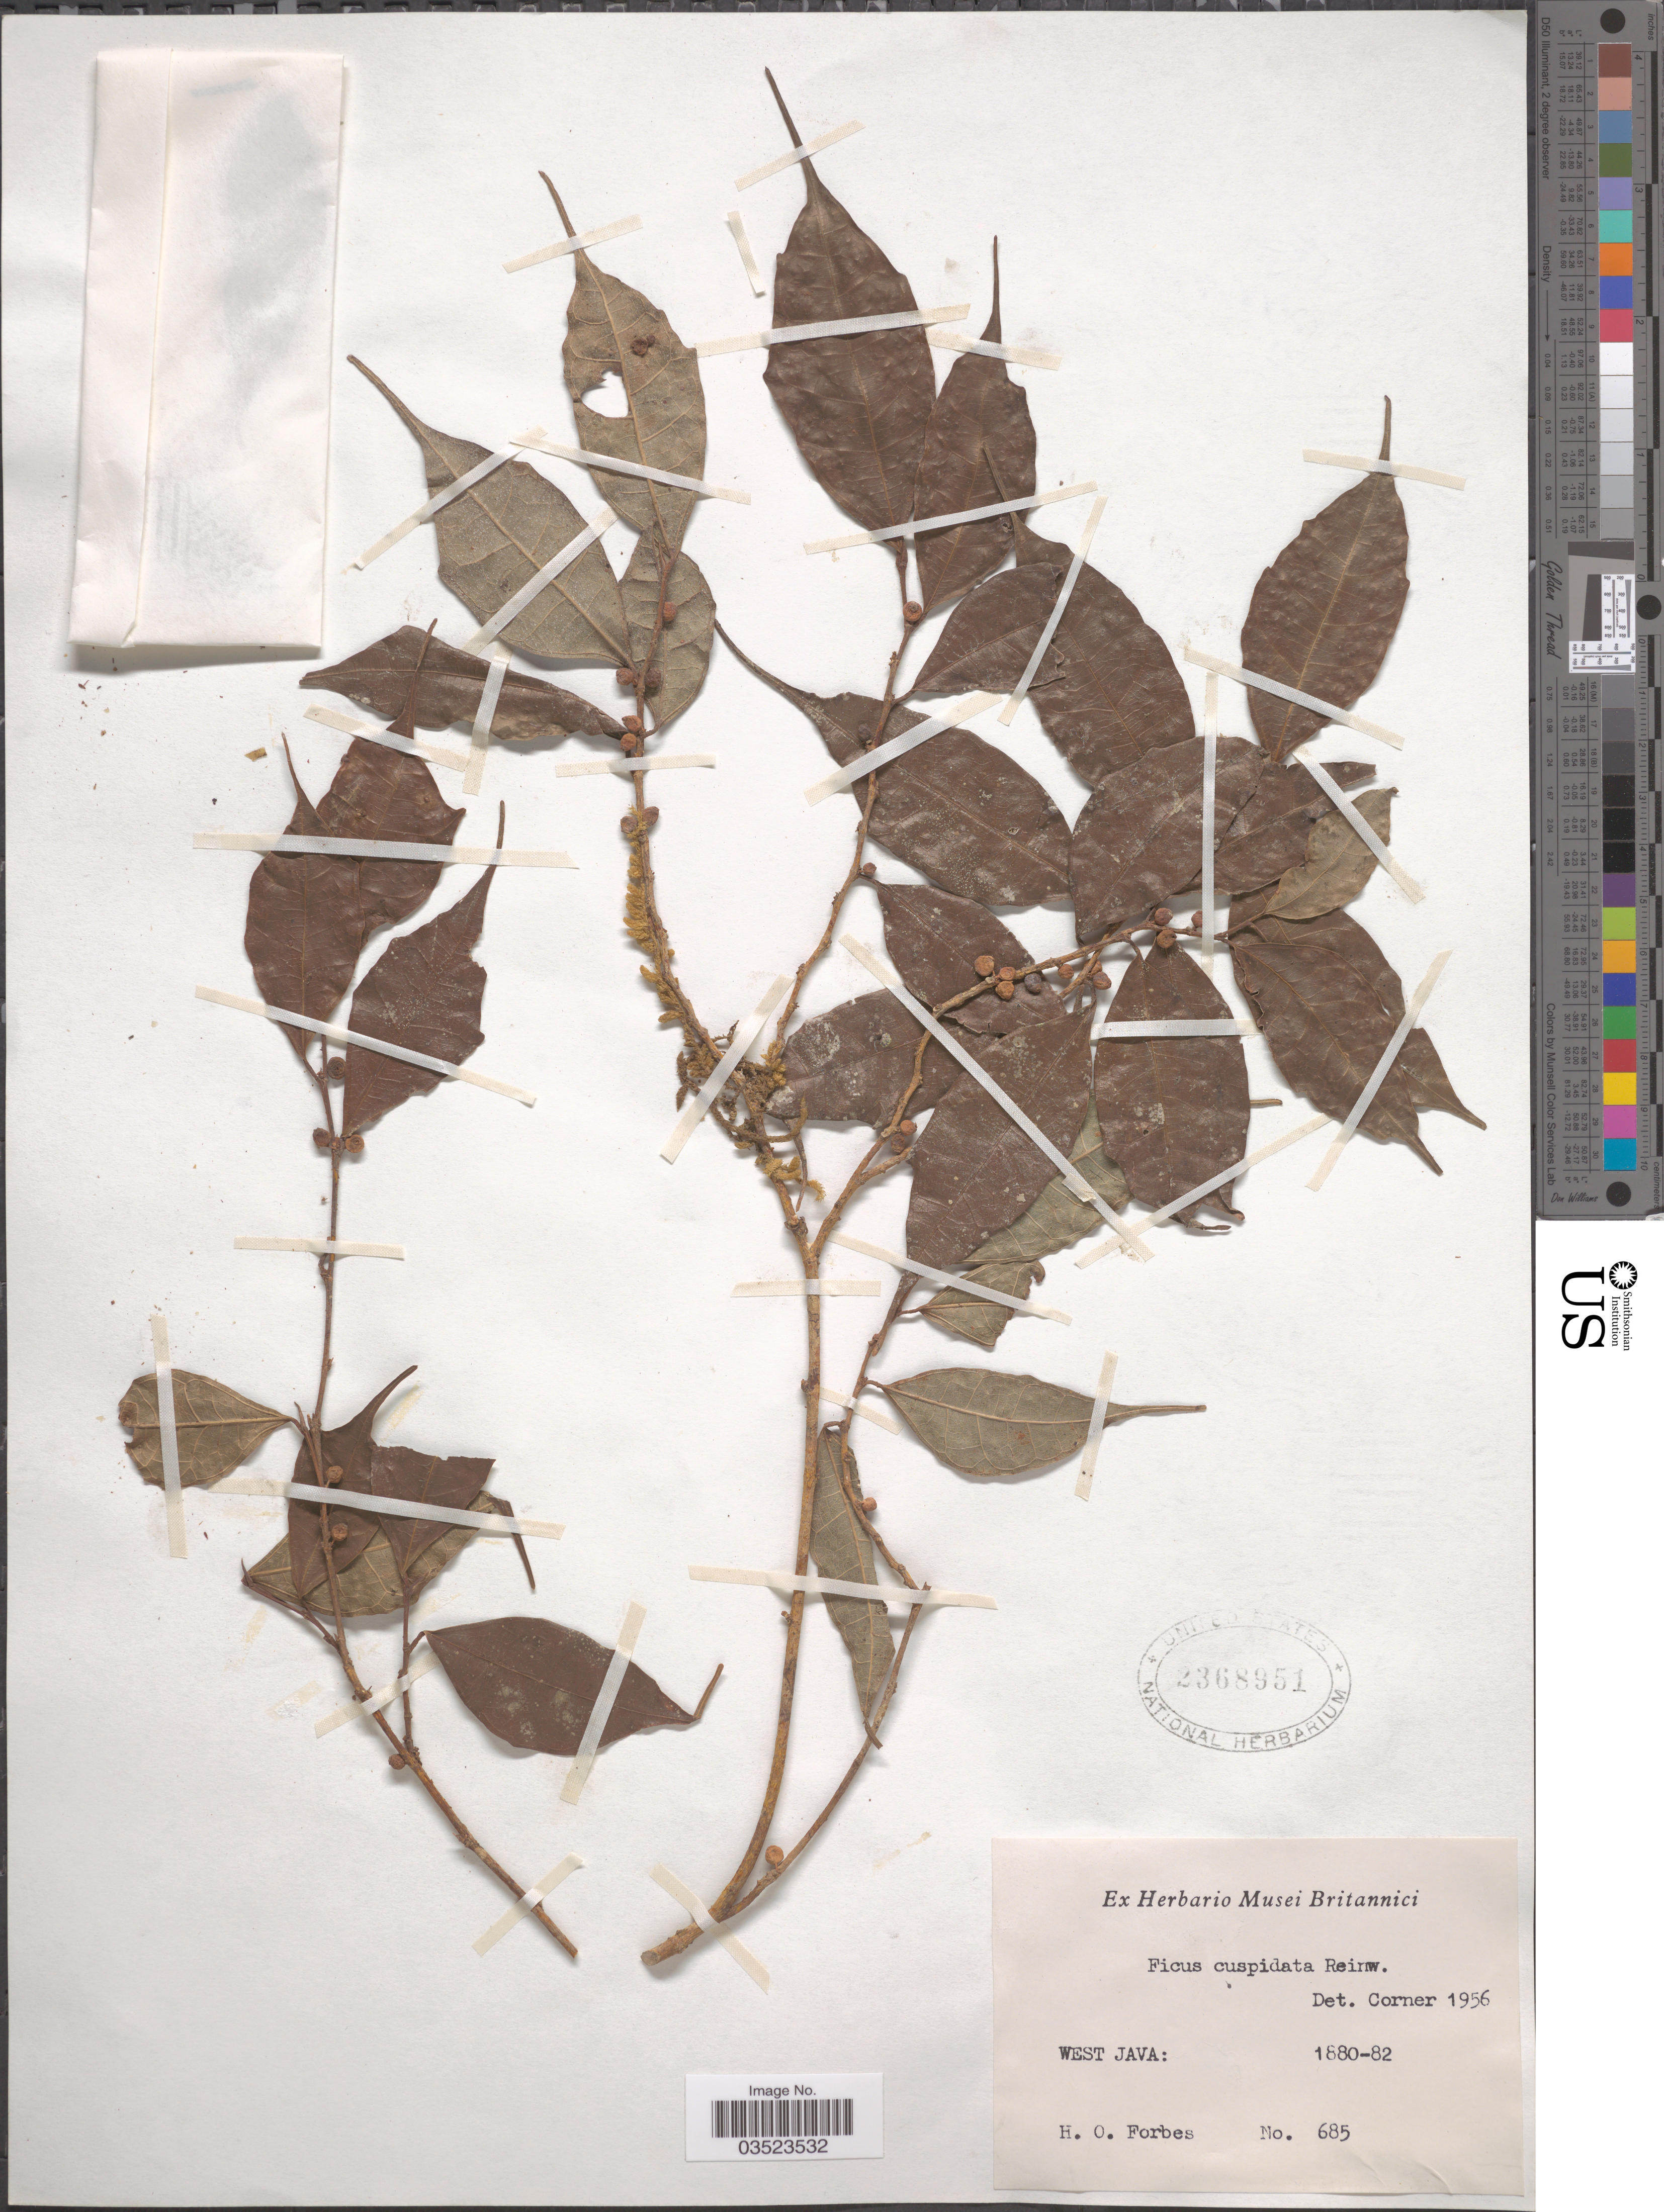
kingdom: Plantae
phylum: Tracheophyta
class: Magnoliopsida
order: Rosales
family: Moraceae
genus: Ficus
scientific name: Ficus cuspidata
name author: Reinw. ex Blume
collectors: H. O. Forbes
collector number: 685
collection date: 1880/1882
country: Indonesia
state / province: Java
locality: West Java.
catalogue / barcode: US 2368951